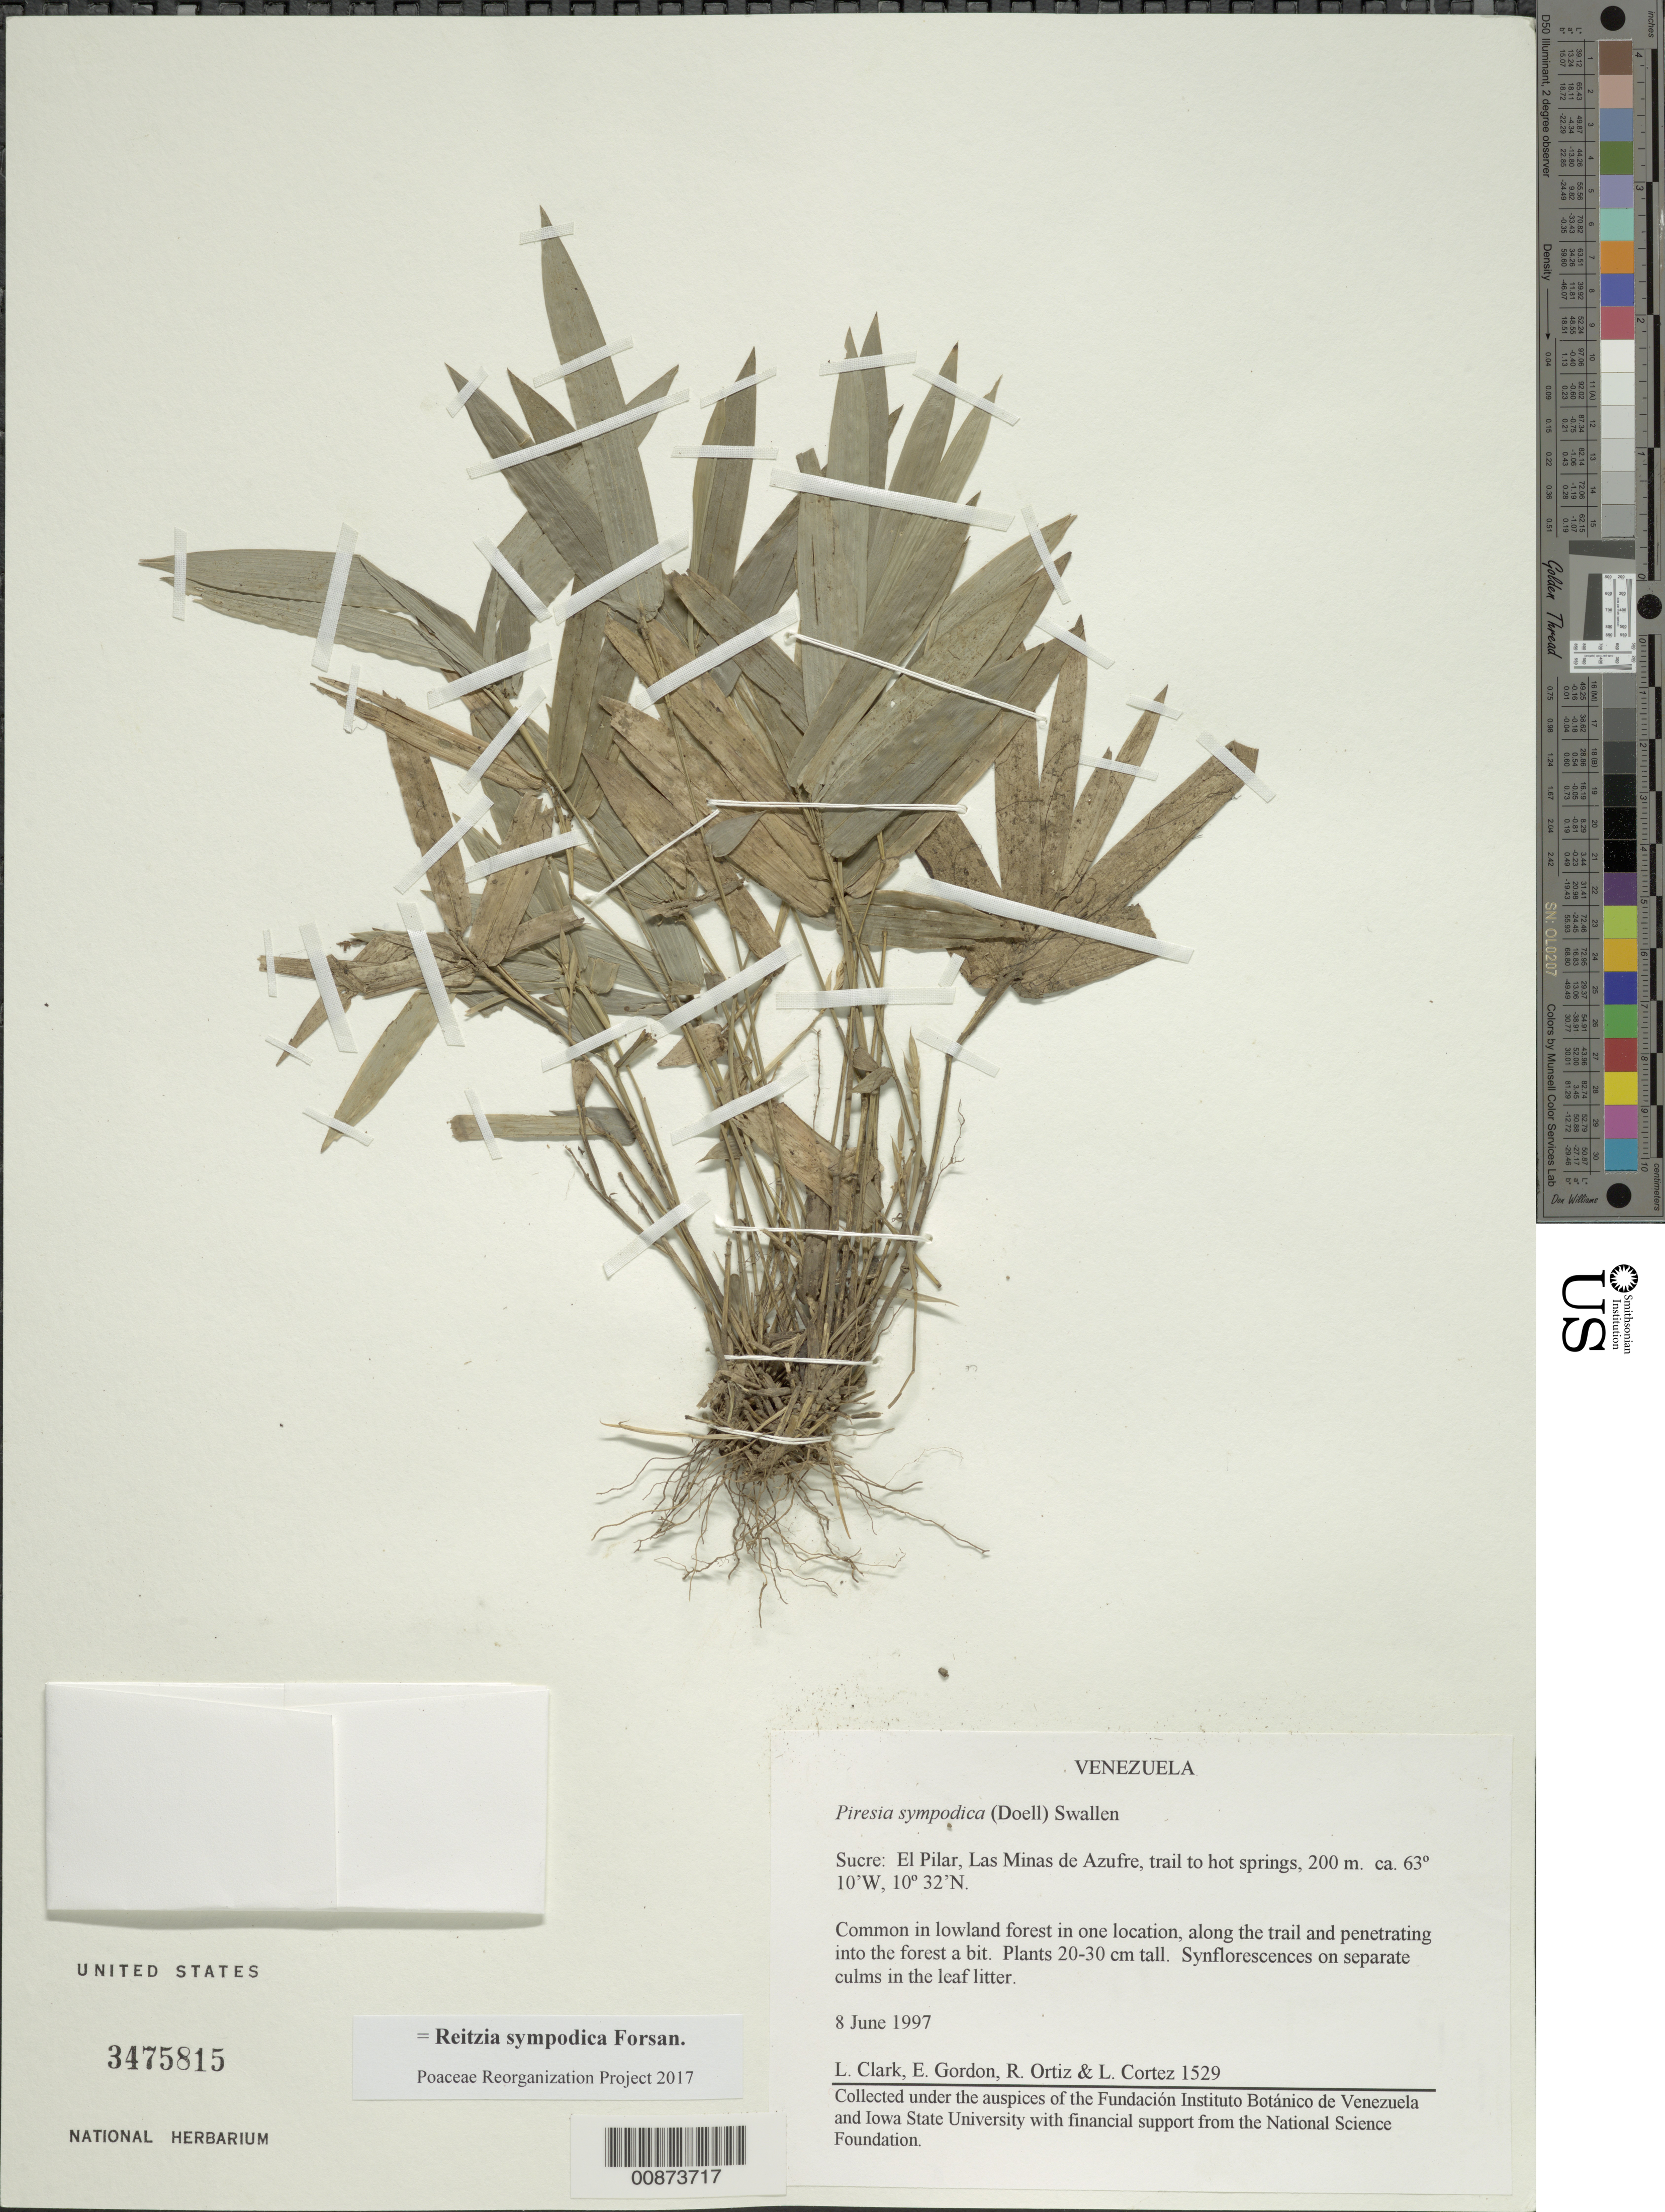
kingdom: Plantae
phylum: Tracheophyta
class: Liliopsida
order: Poales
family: Poaceae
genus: Reitzia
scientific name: Reitzia sympodica ined. 2019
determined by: Poaceae Reorganization Project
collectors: L. G. Clark, E. Gordon, R. del C. Ortiz & L. Cortéz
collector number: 1529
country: Venezuela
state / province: Sucre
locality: El Pilar, Las Minas de Azufre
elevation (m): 200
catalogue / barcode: US 3475815